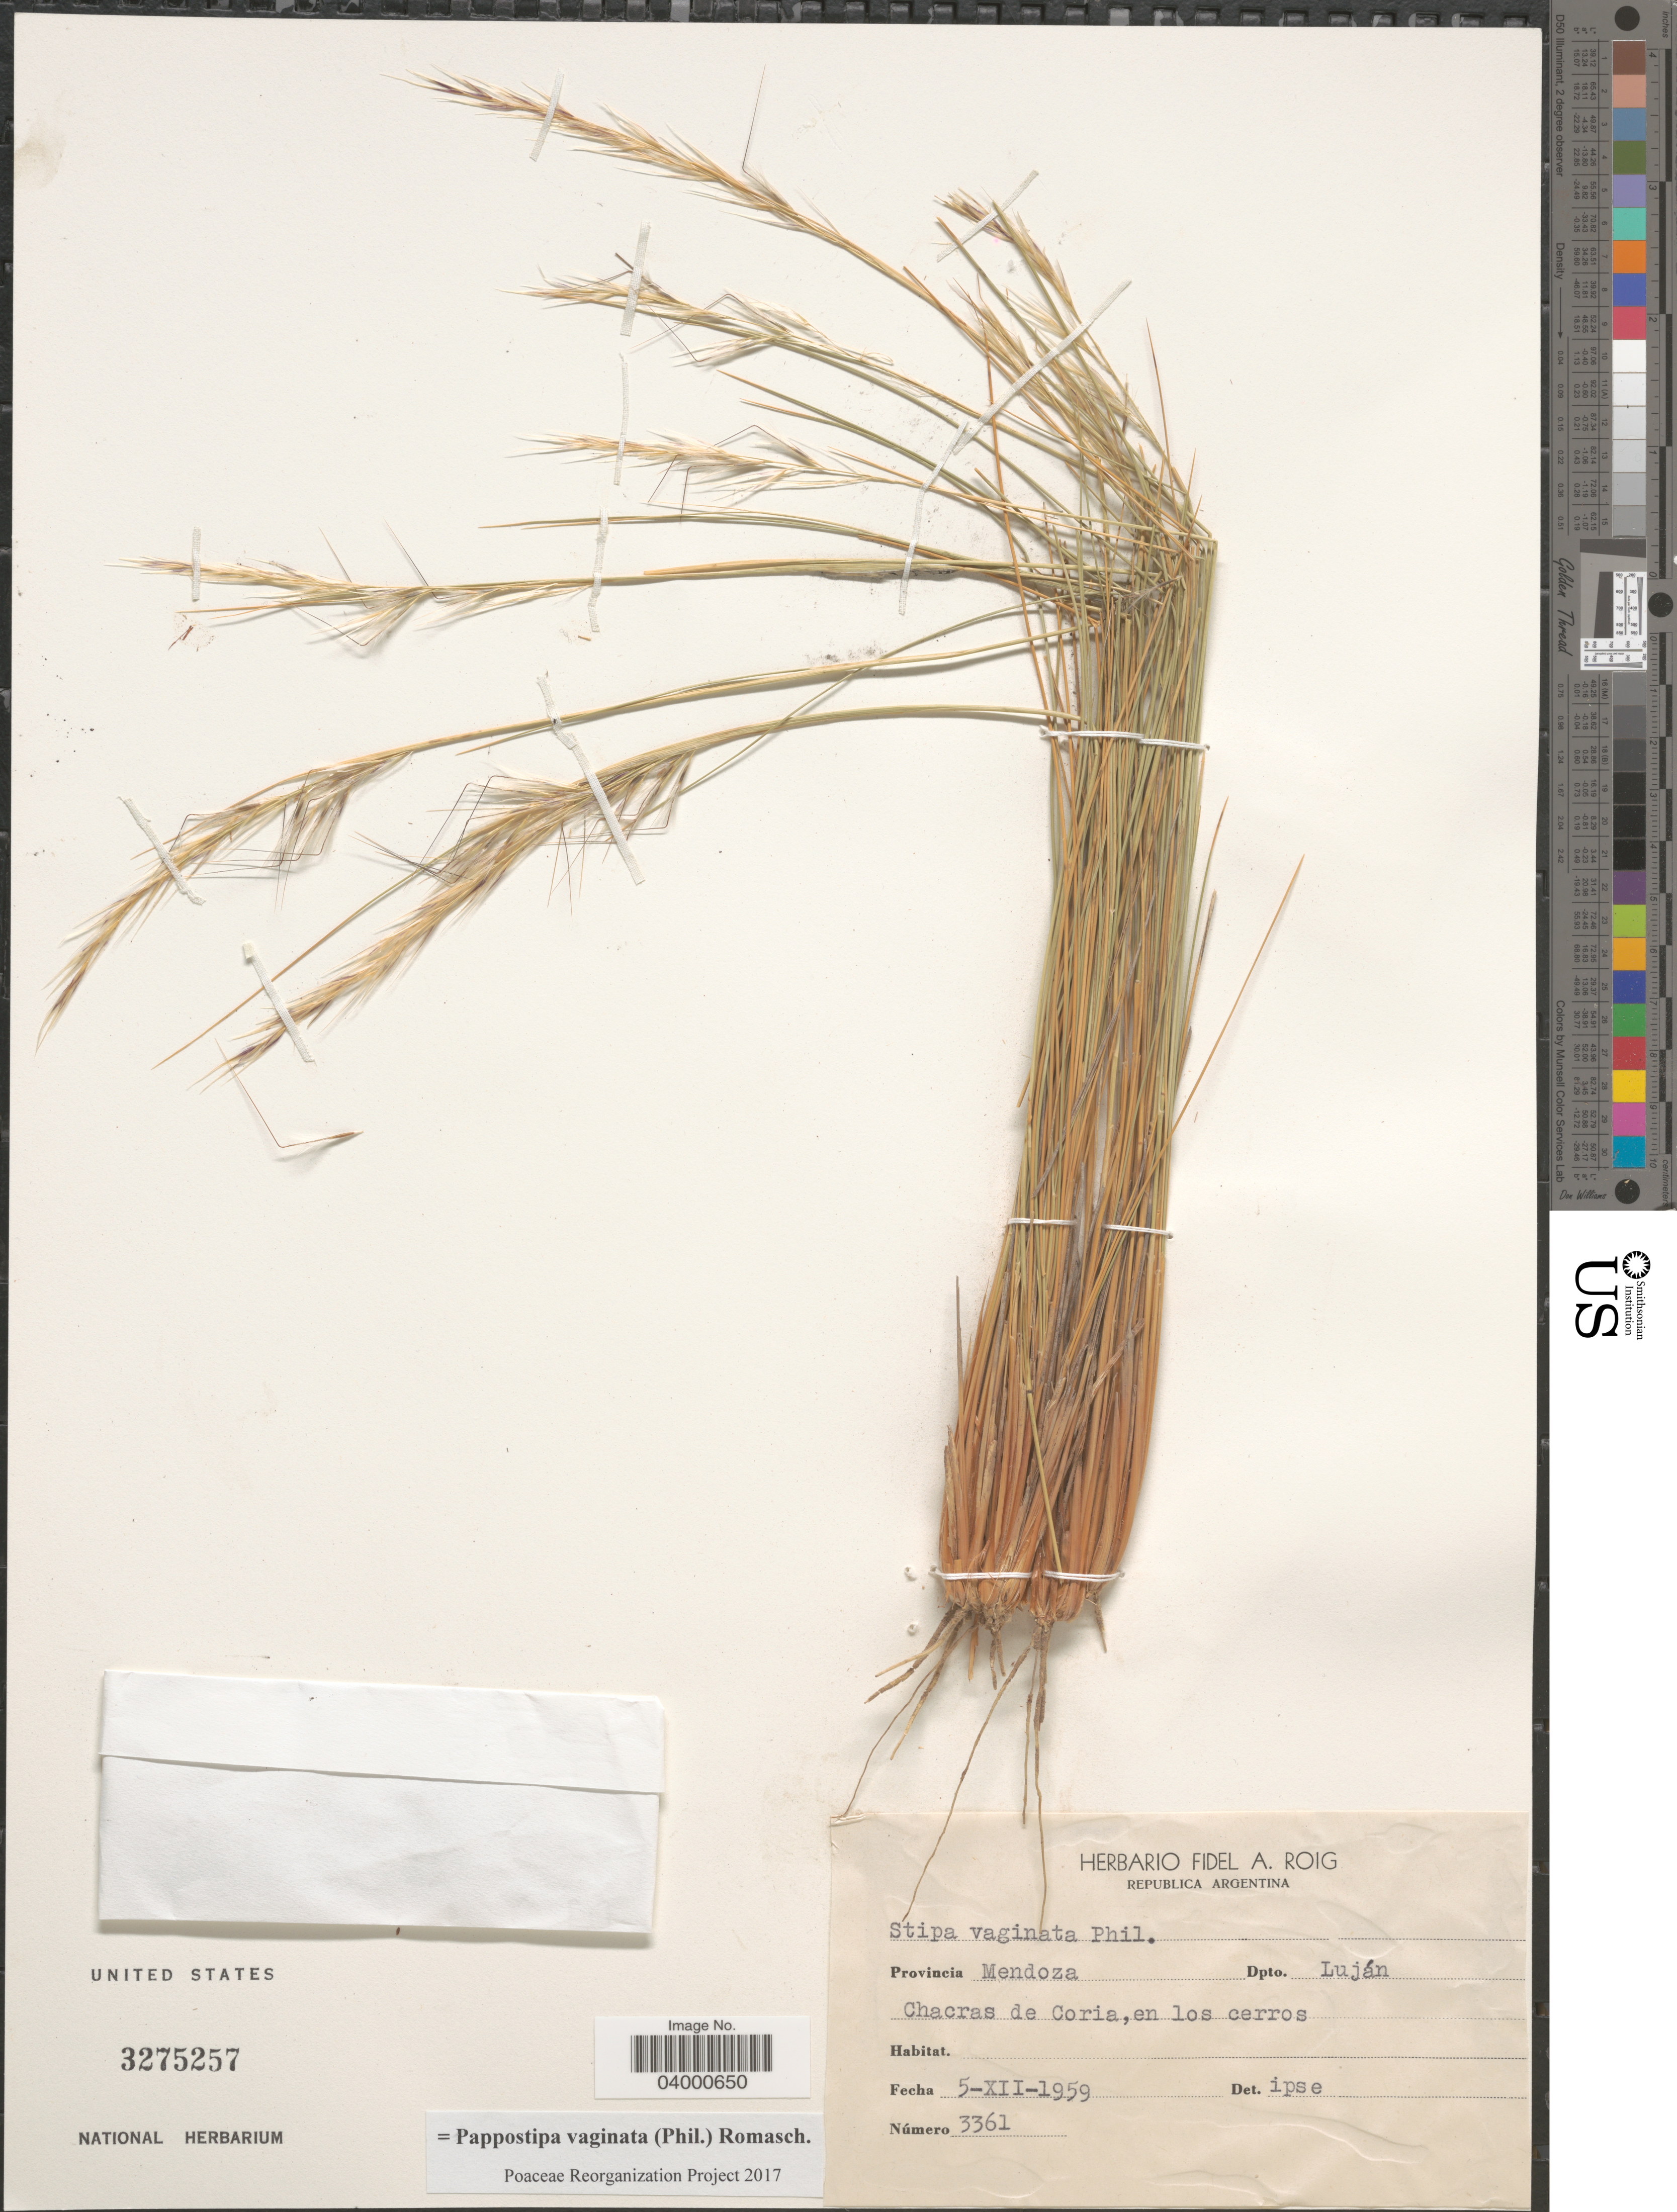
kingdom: Plantae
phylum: Tracheophyta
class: Liliopsida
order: Poales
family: Poaceae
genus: Pappostipa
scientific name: Pappostipa vaginata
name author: (Phil.) Romasch.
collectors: Ex Herb. Fidel A. Roig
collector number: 3361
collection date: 1959-12-05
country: Argentina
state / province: Mendoza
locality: Dpto. Luján. Chacras de Coria, en los cerros.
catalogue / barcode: US 3275257